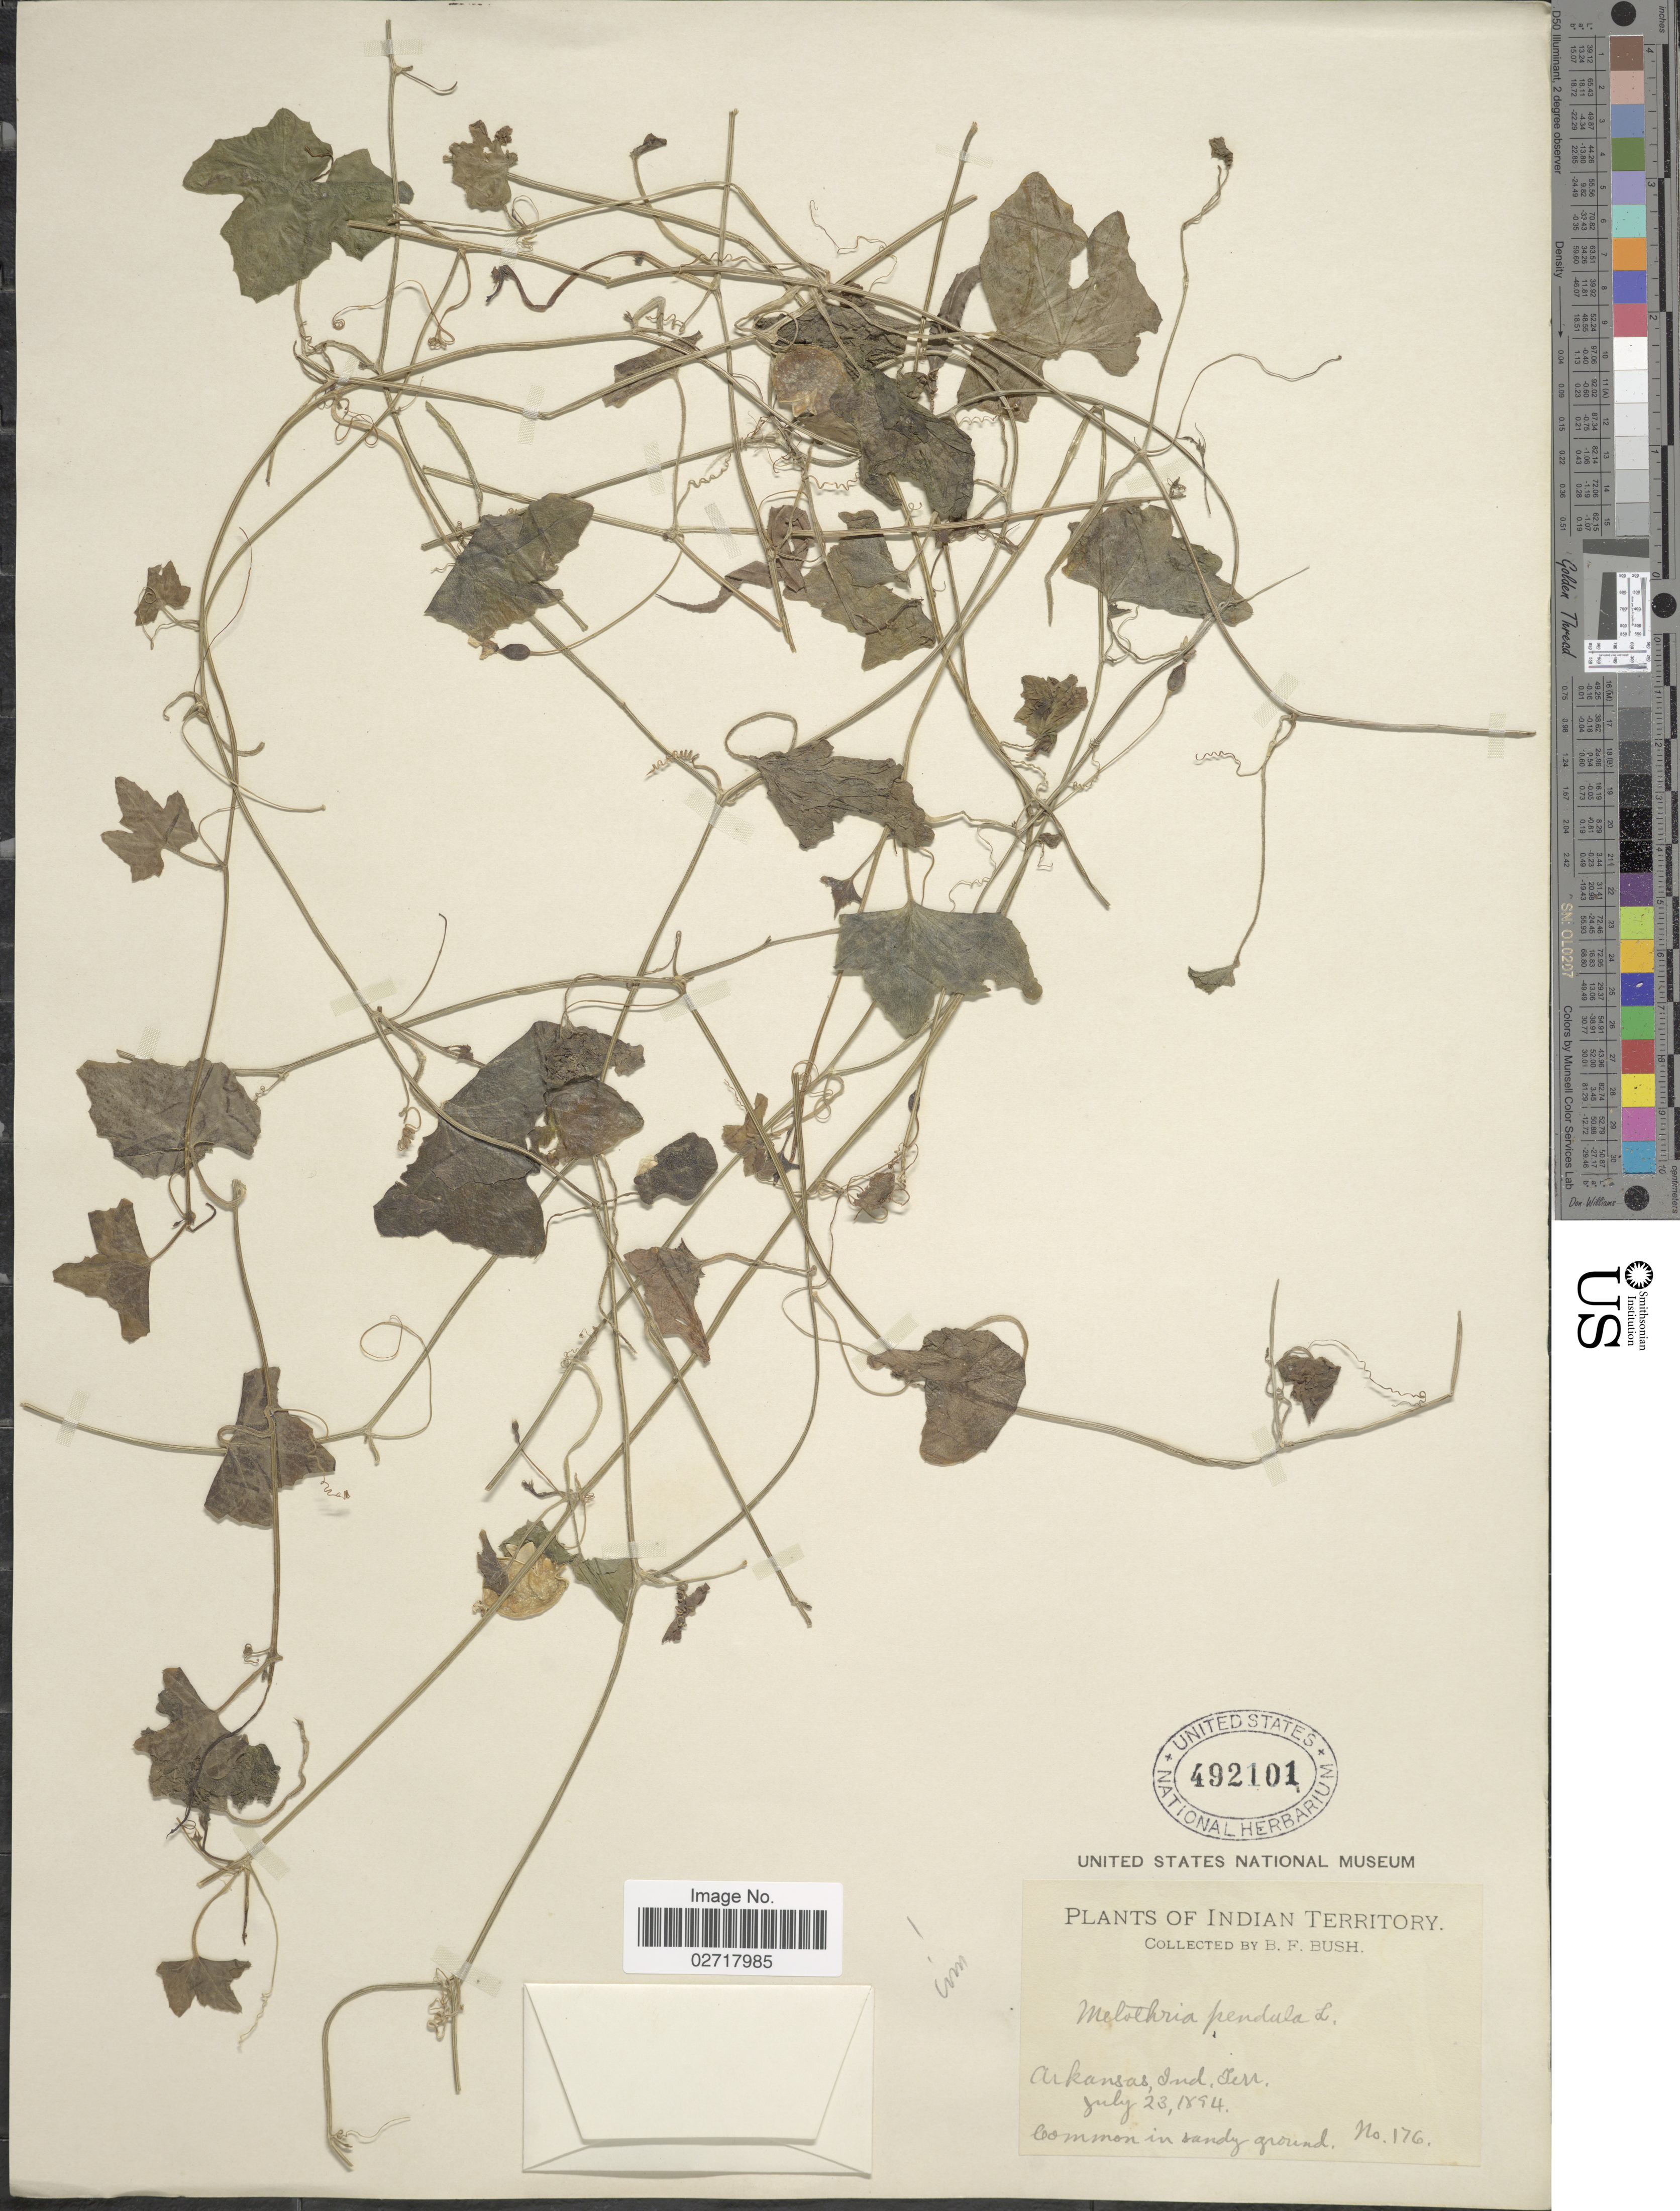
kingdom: Plantae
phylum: Tracheophyta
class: Magnoliopsida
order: Cucurbitales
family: Cucurbitaceae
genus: Melothria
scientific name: Melothria pendula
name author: L.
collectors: B. F. Bush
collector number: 176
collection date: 1894-07-23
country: United States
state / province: Arkansas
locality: Indian Territory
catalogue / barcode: US 492101